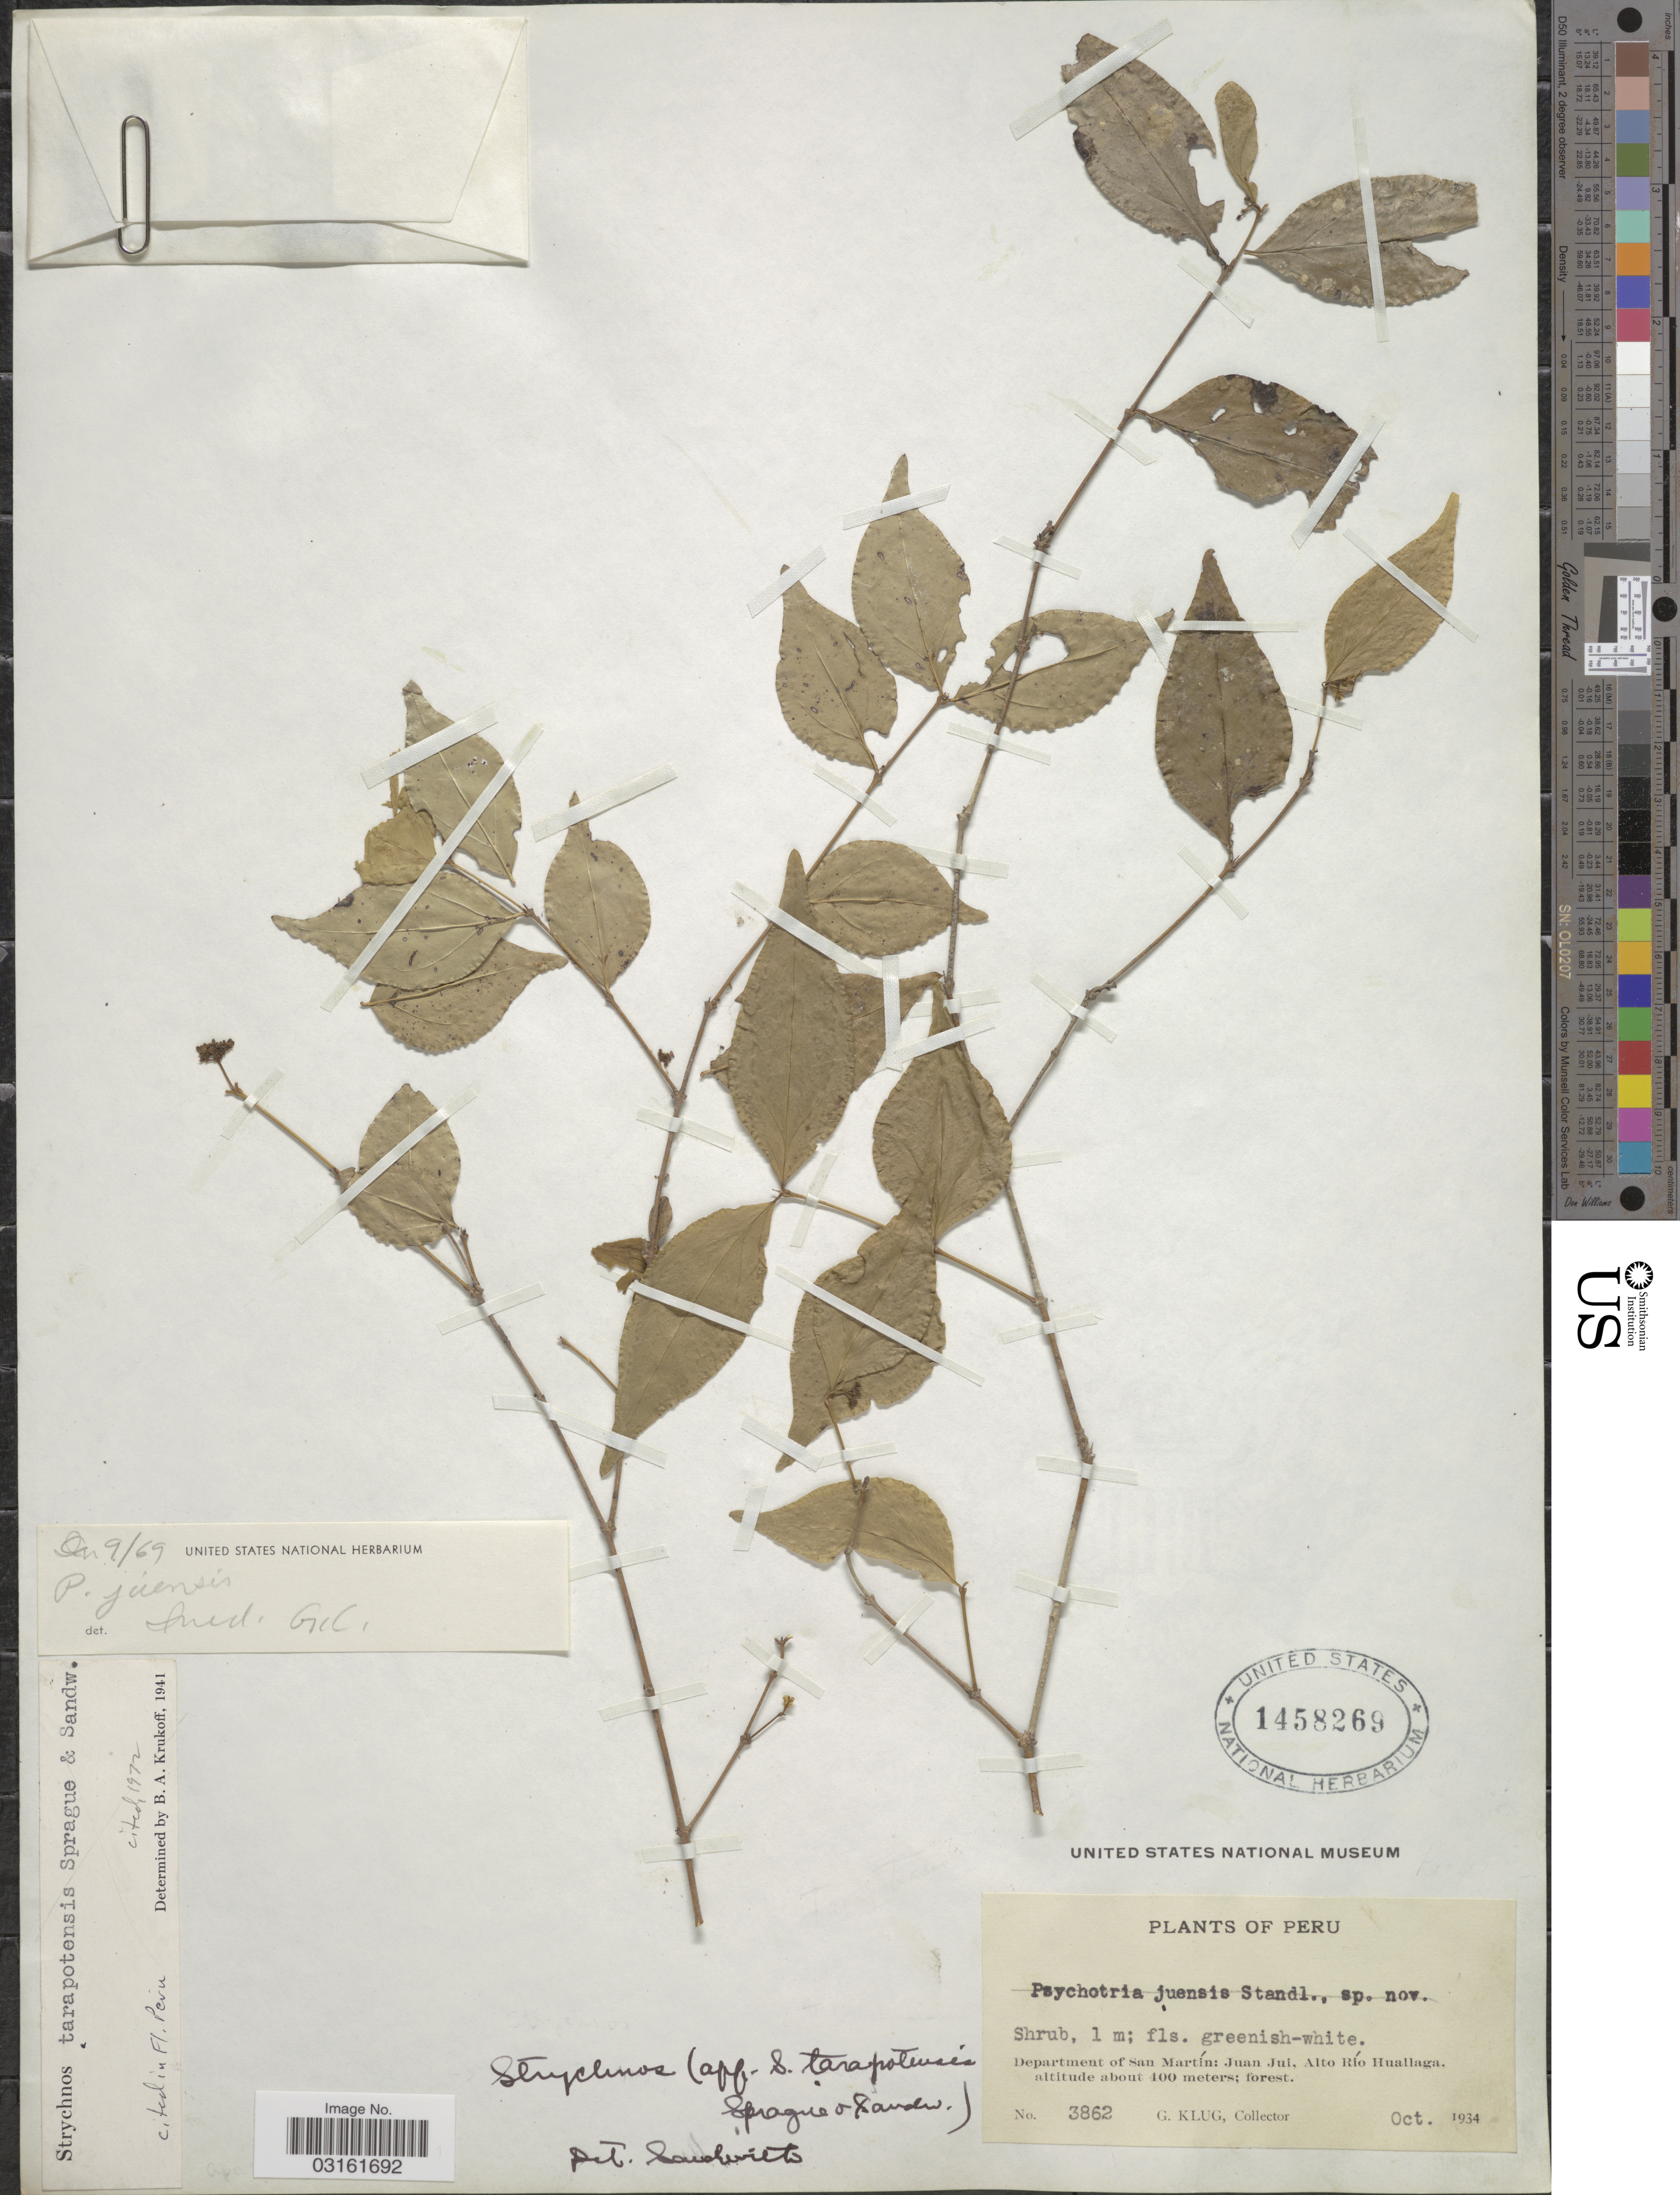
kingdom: Plantae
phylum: Tracheophyta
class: Magnoliopsida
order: Gentianales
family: Loganiaceae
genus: Strychnos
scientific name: Strychnos tarapotensis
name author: Sprague & Sandwith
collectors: G. Klug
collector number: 3862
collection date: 1934-10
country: Peru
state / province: San Martín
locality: Department of San Martín: Juan Jui. Alto Río Huallaga.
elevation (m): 400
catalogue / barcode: US 1458269